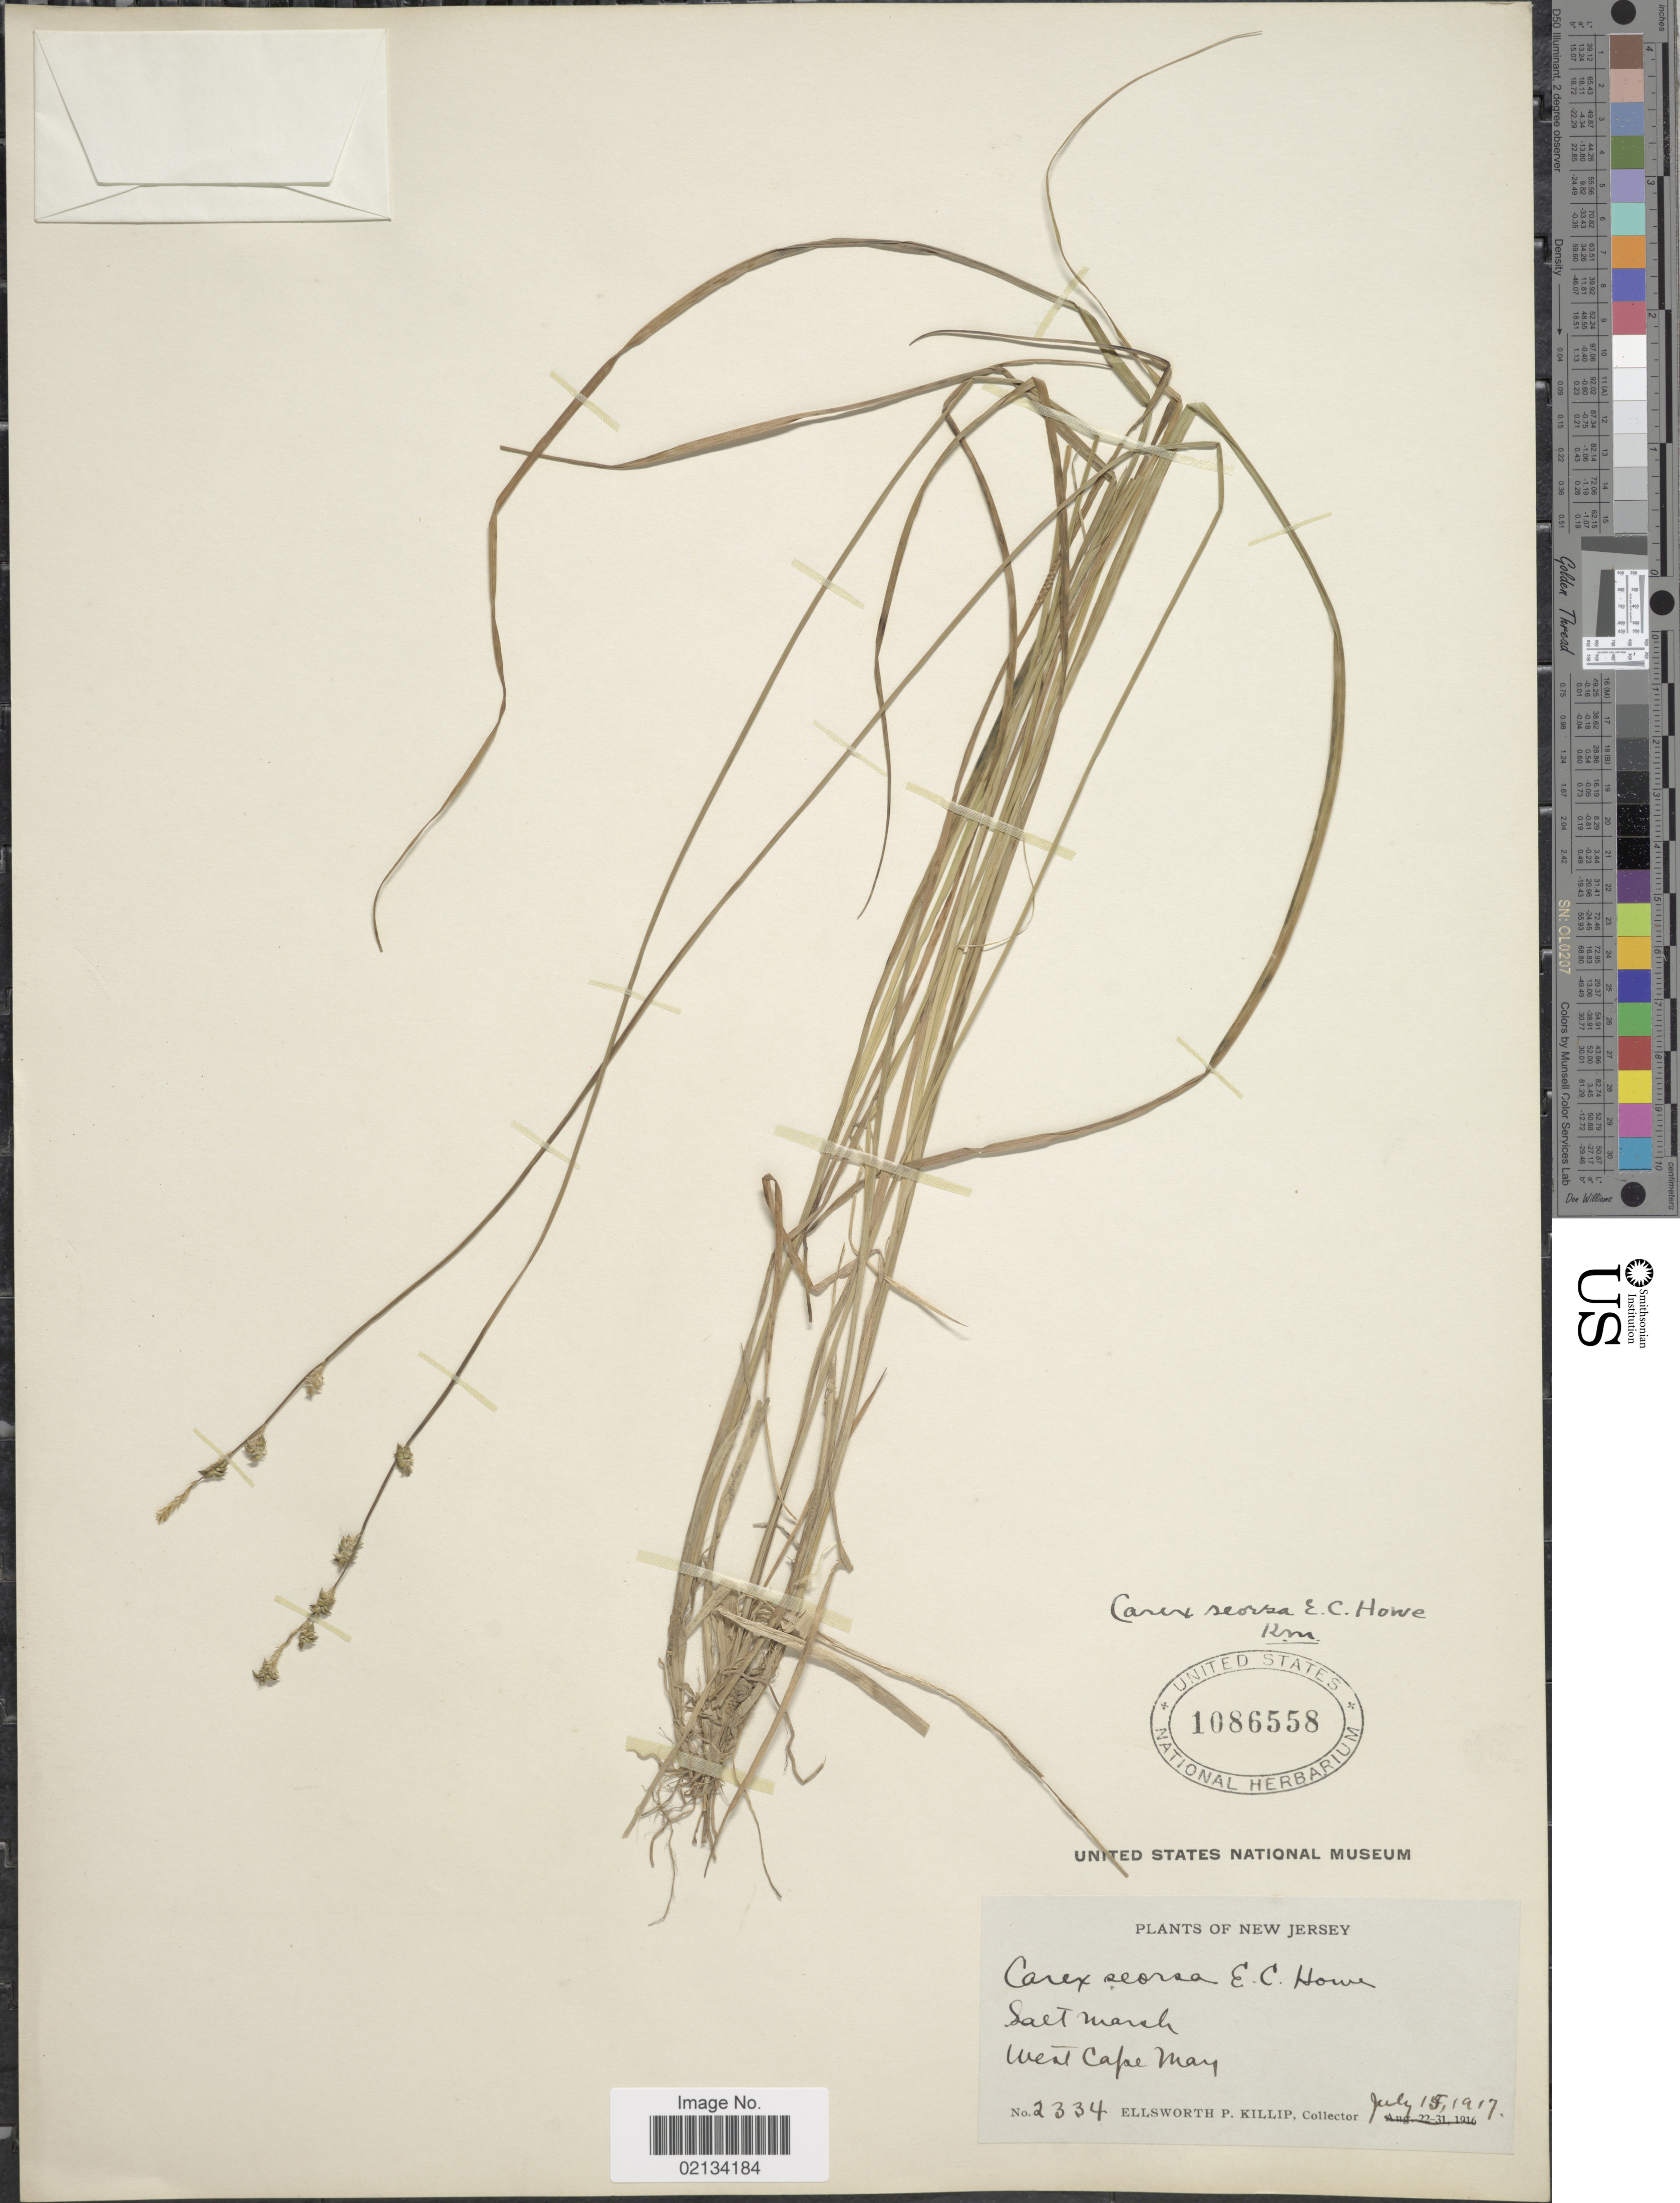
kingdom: Plantae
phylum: Tracheophyta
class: Liliopsida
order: Poales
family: Cyperaceae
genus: Carex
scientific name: Carex seorsa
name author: Howe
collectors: E. P. Killip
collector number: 2334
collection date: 1917-07-15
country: United States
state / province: New Jersey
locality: Salt marsh, West Cape May.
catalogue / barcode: US 1086558